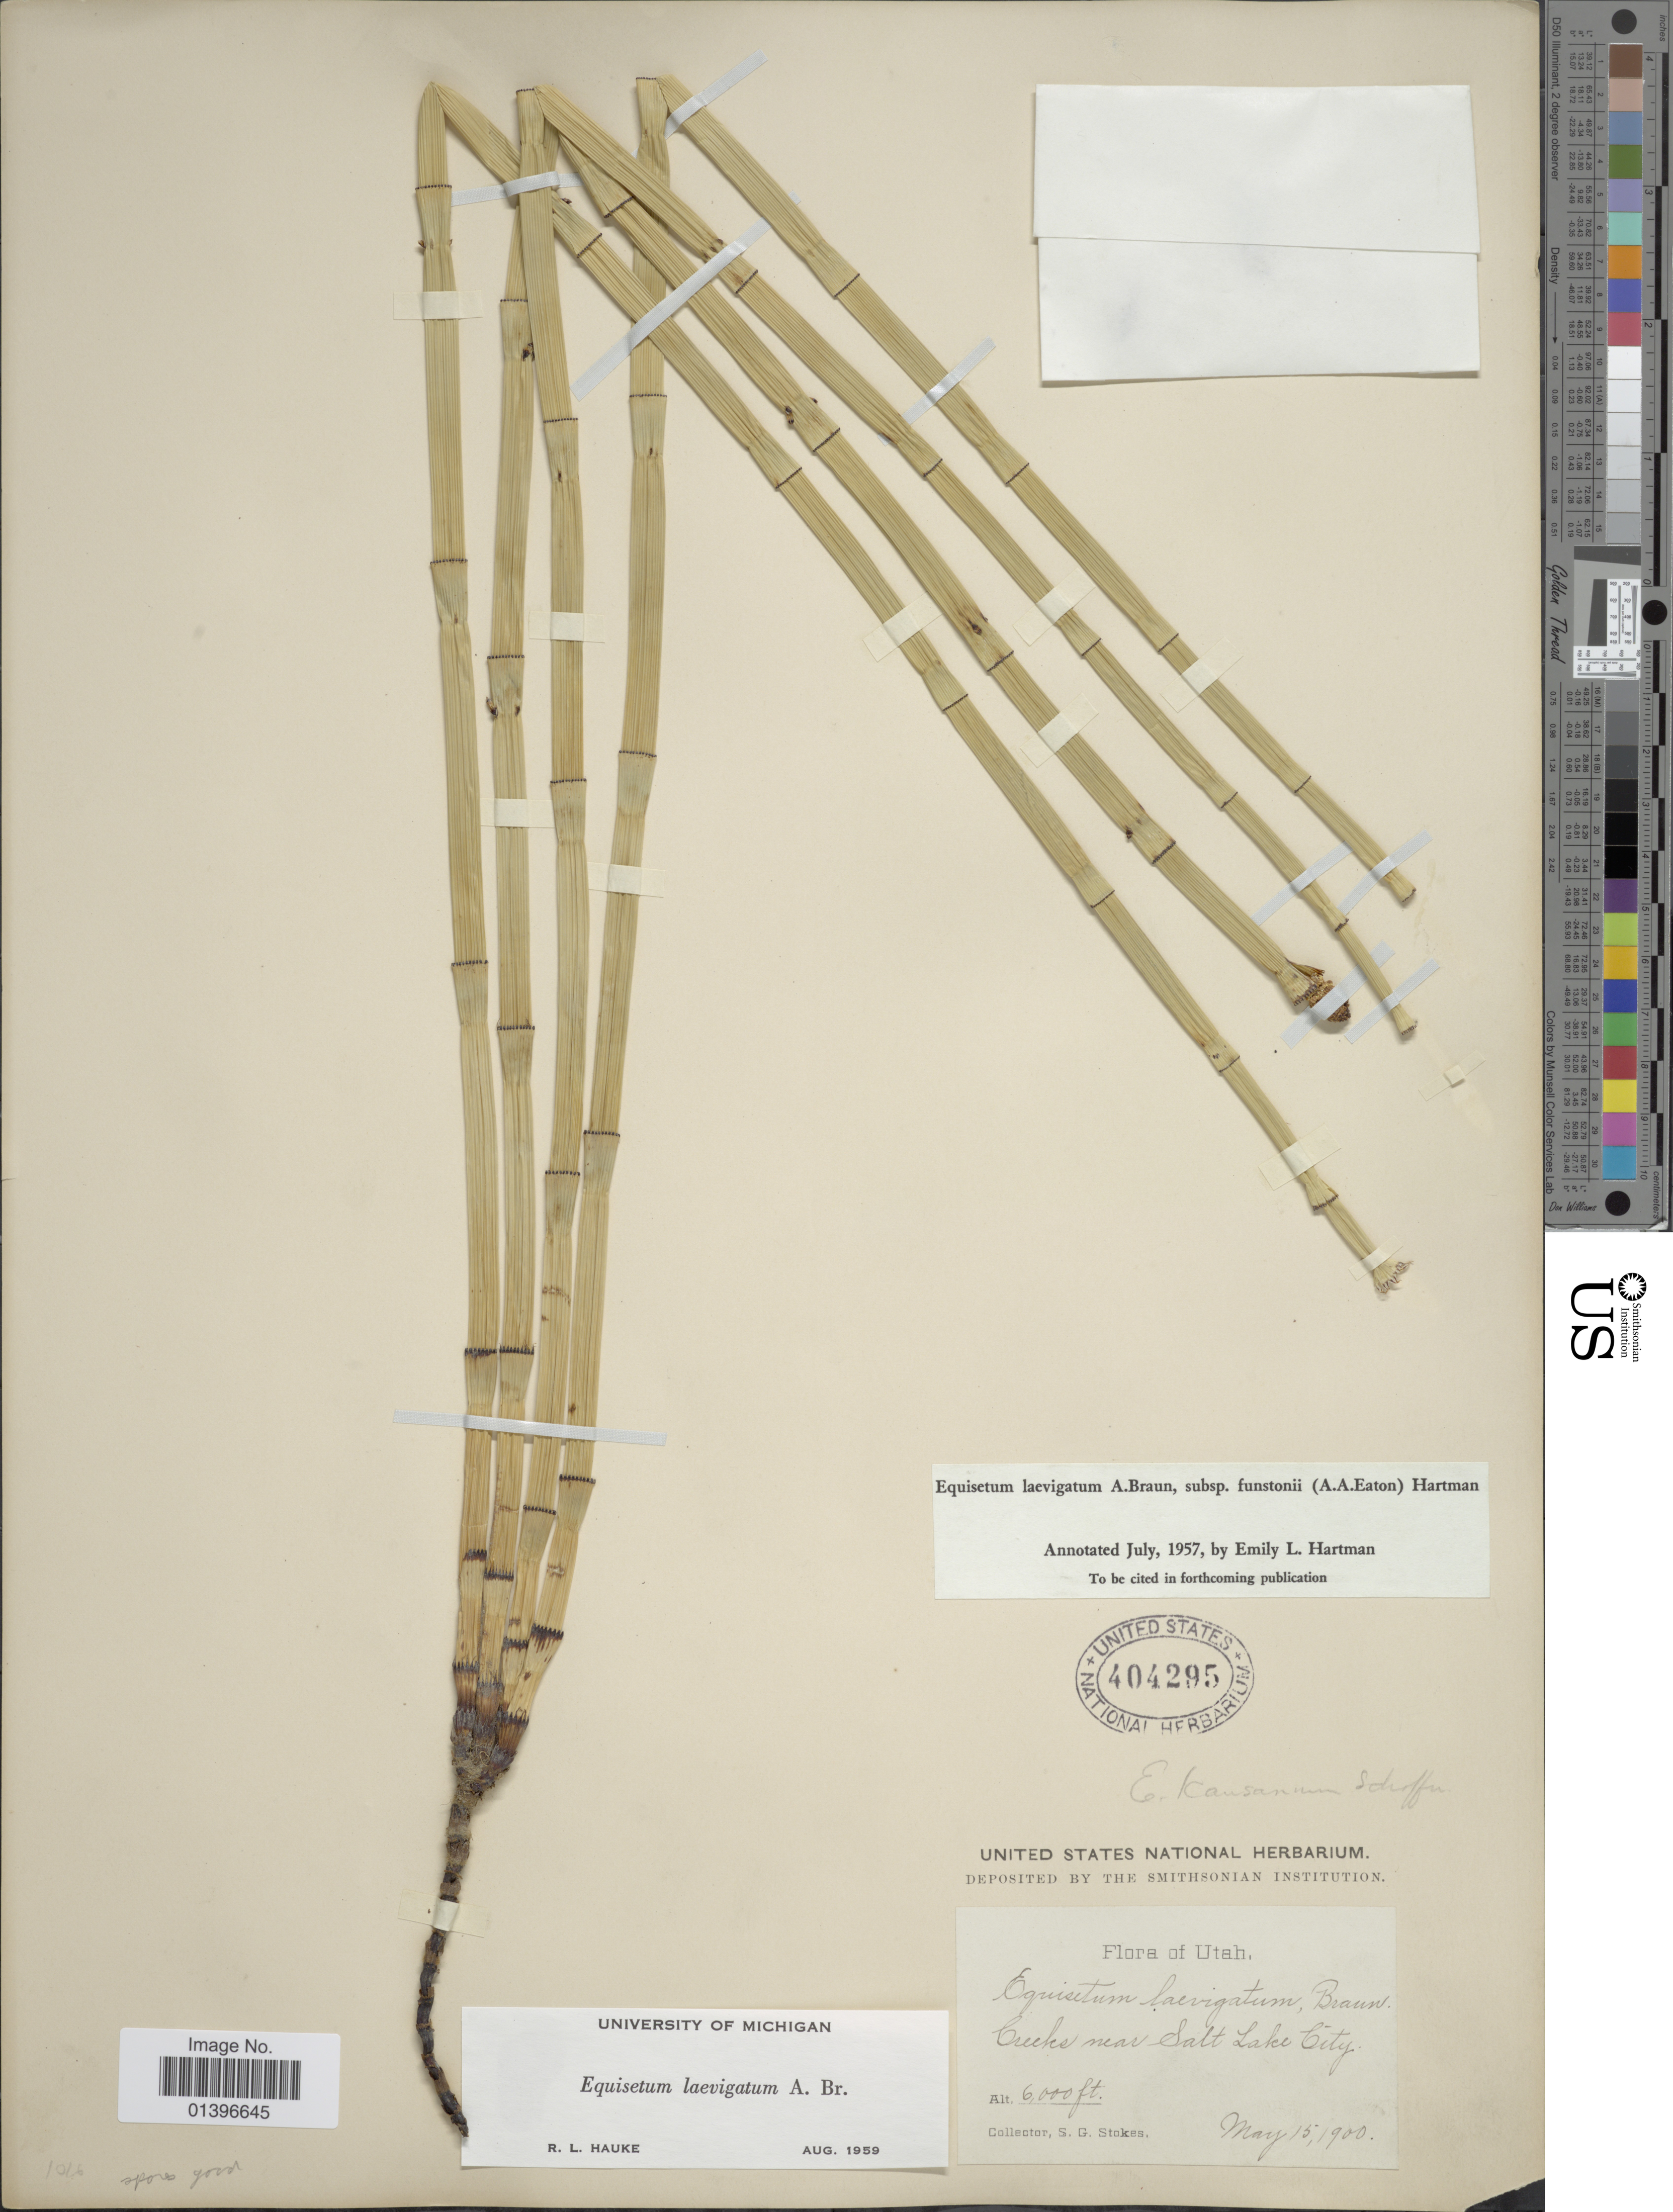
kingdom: Plantae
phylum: Tracheophyta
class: Polypodiopsida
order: Equisetales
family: Equisetaceae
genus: Equisetum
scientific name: Equisetum laevigatum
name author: A. Braun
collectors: S. G. Stokes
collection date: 1900-05-15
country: United States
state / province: Utah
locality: Creeks near Salt Lake City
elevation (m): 1829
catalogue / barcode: US 404295